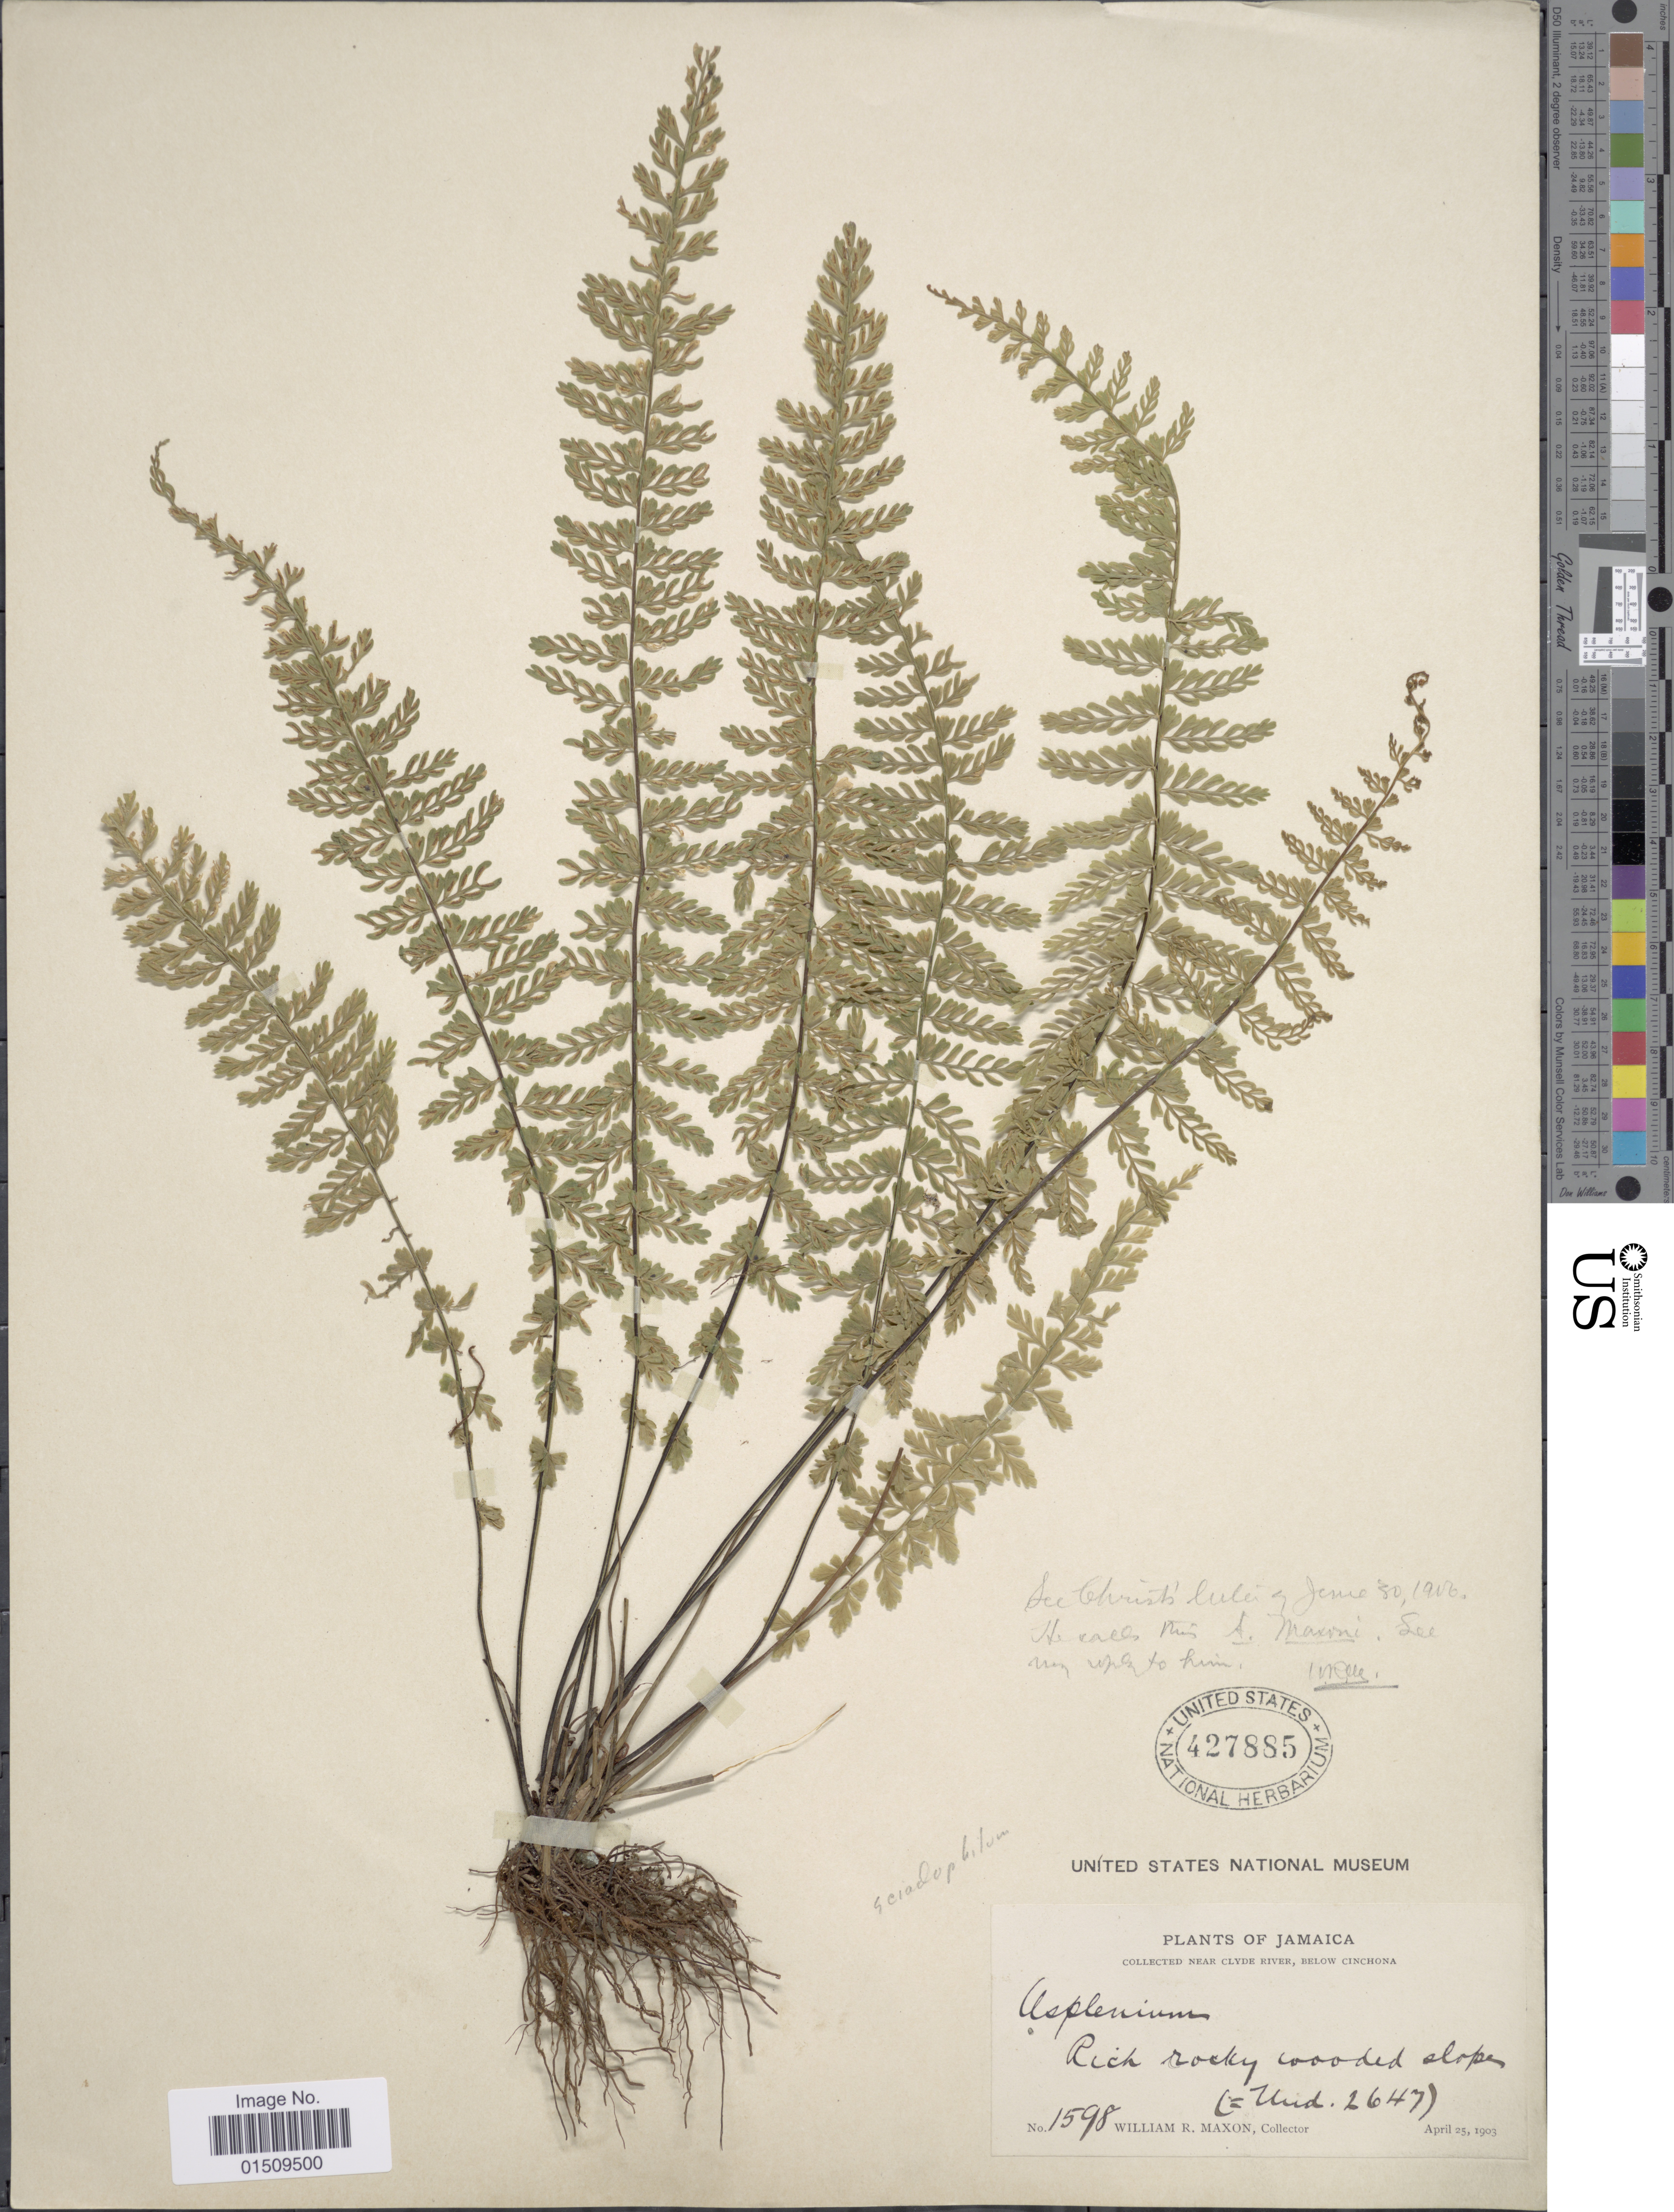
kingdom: Plantae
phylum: Tracheophyta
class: Polypodiopsida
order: Polypodiales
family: Aspleniaceae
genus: Asplenium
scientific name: Asplenium sciadophilum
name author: Proctor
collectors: W. R. Maxon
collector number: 1598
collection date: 1903-04-25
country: Jamaica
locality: Jamaica, near Clyde River, below Cinchona.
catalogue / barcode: US 427885